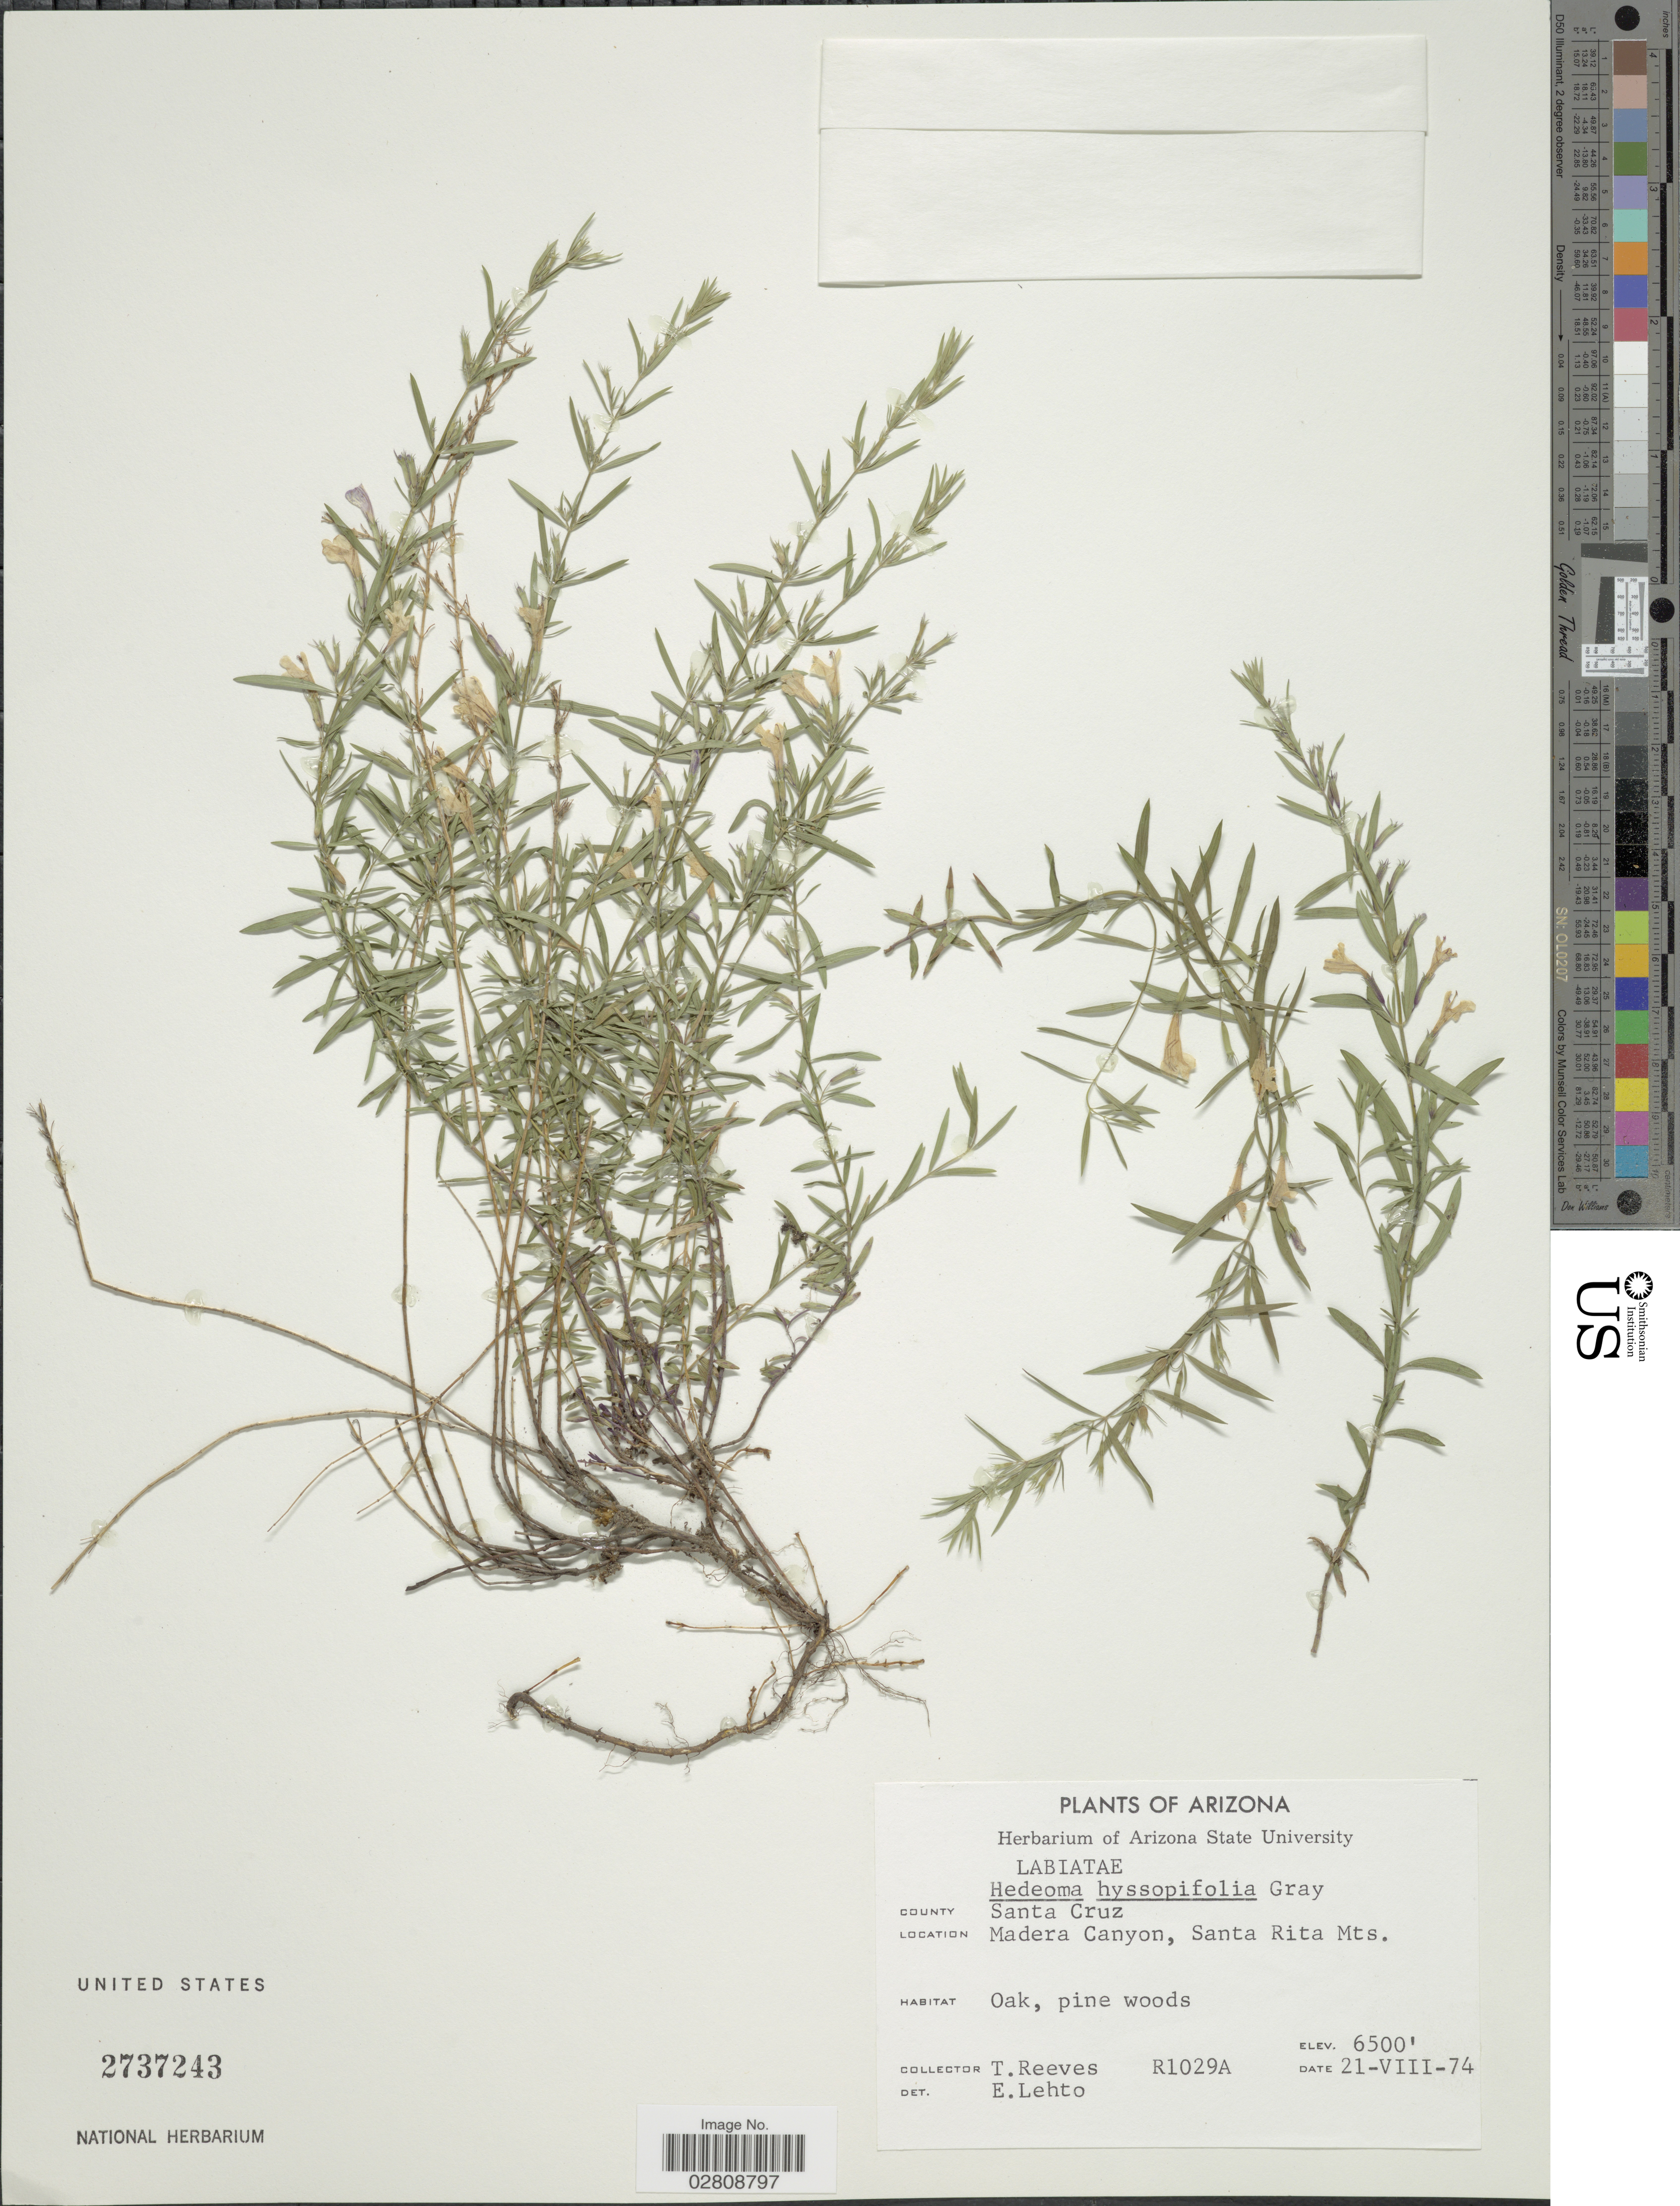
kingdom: Plantae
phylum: Tracheophyta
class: Magnoliopsida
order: Lamiales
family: Lamiaceae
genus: Hedeoma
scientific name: Hedeoma hyssopifolia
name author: A. Gray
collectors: T. Reeves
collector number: R1029A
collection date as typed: Transcribed d/m/y: 21/8/74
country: United States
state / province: Arizona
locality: County Santa Cruz. Madera Canyon, Santa Rita Mts.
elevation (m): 1981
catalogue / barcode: US 2737243